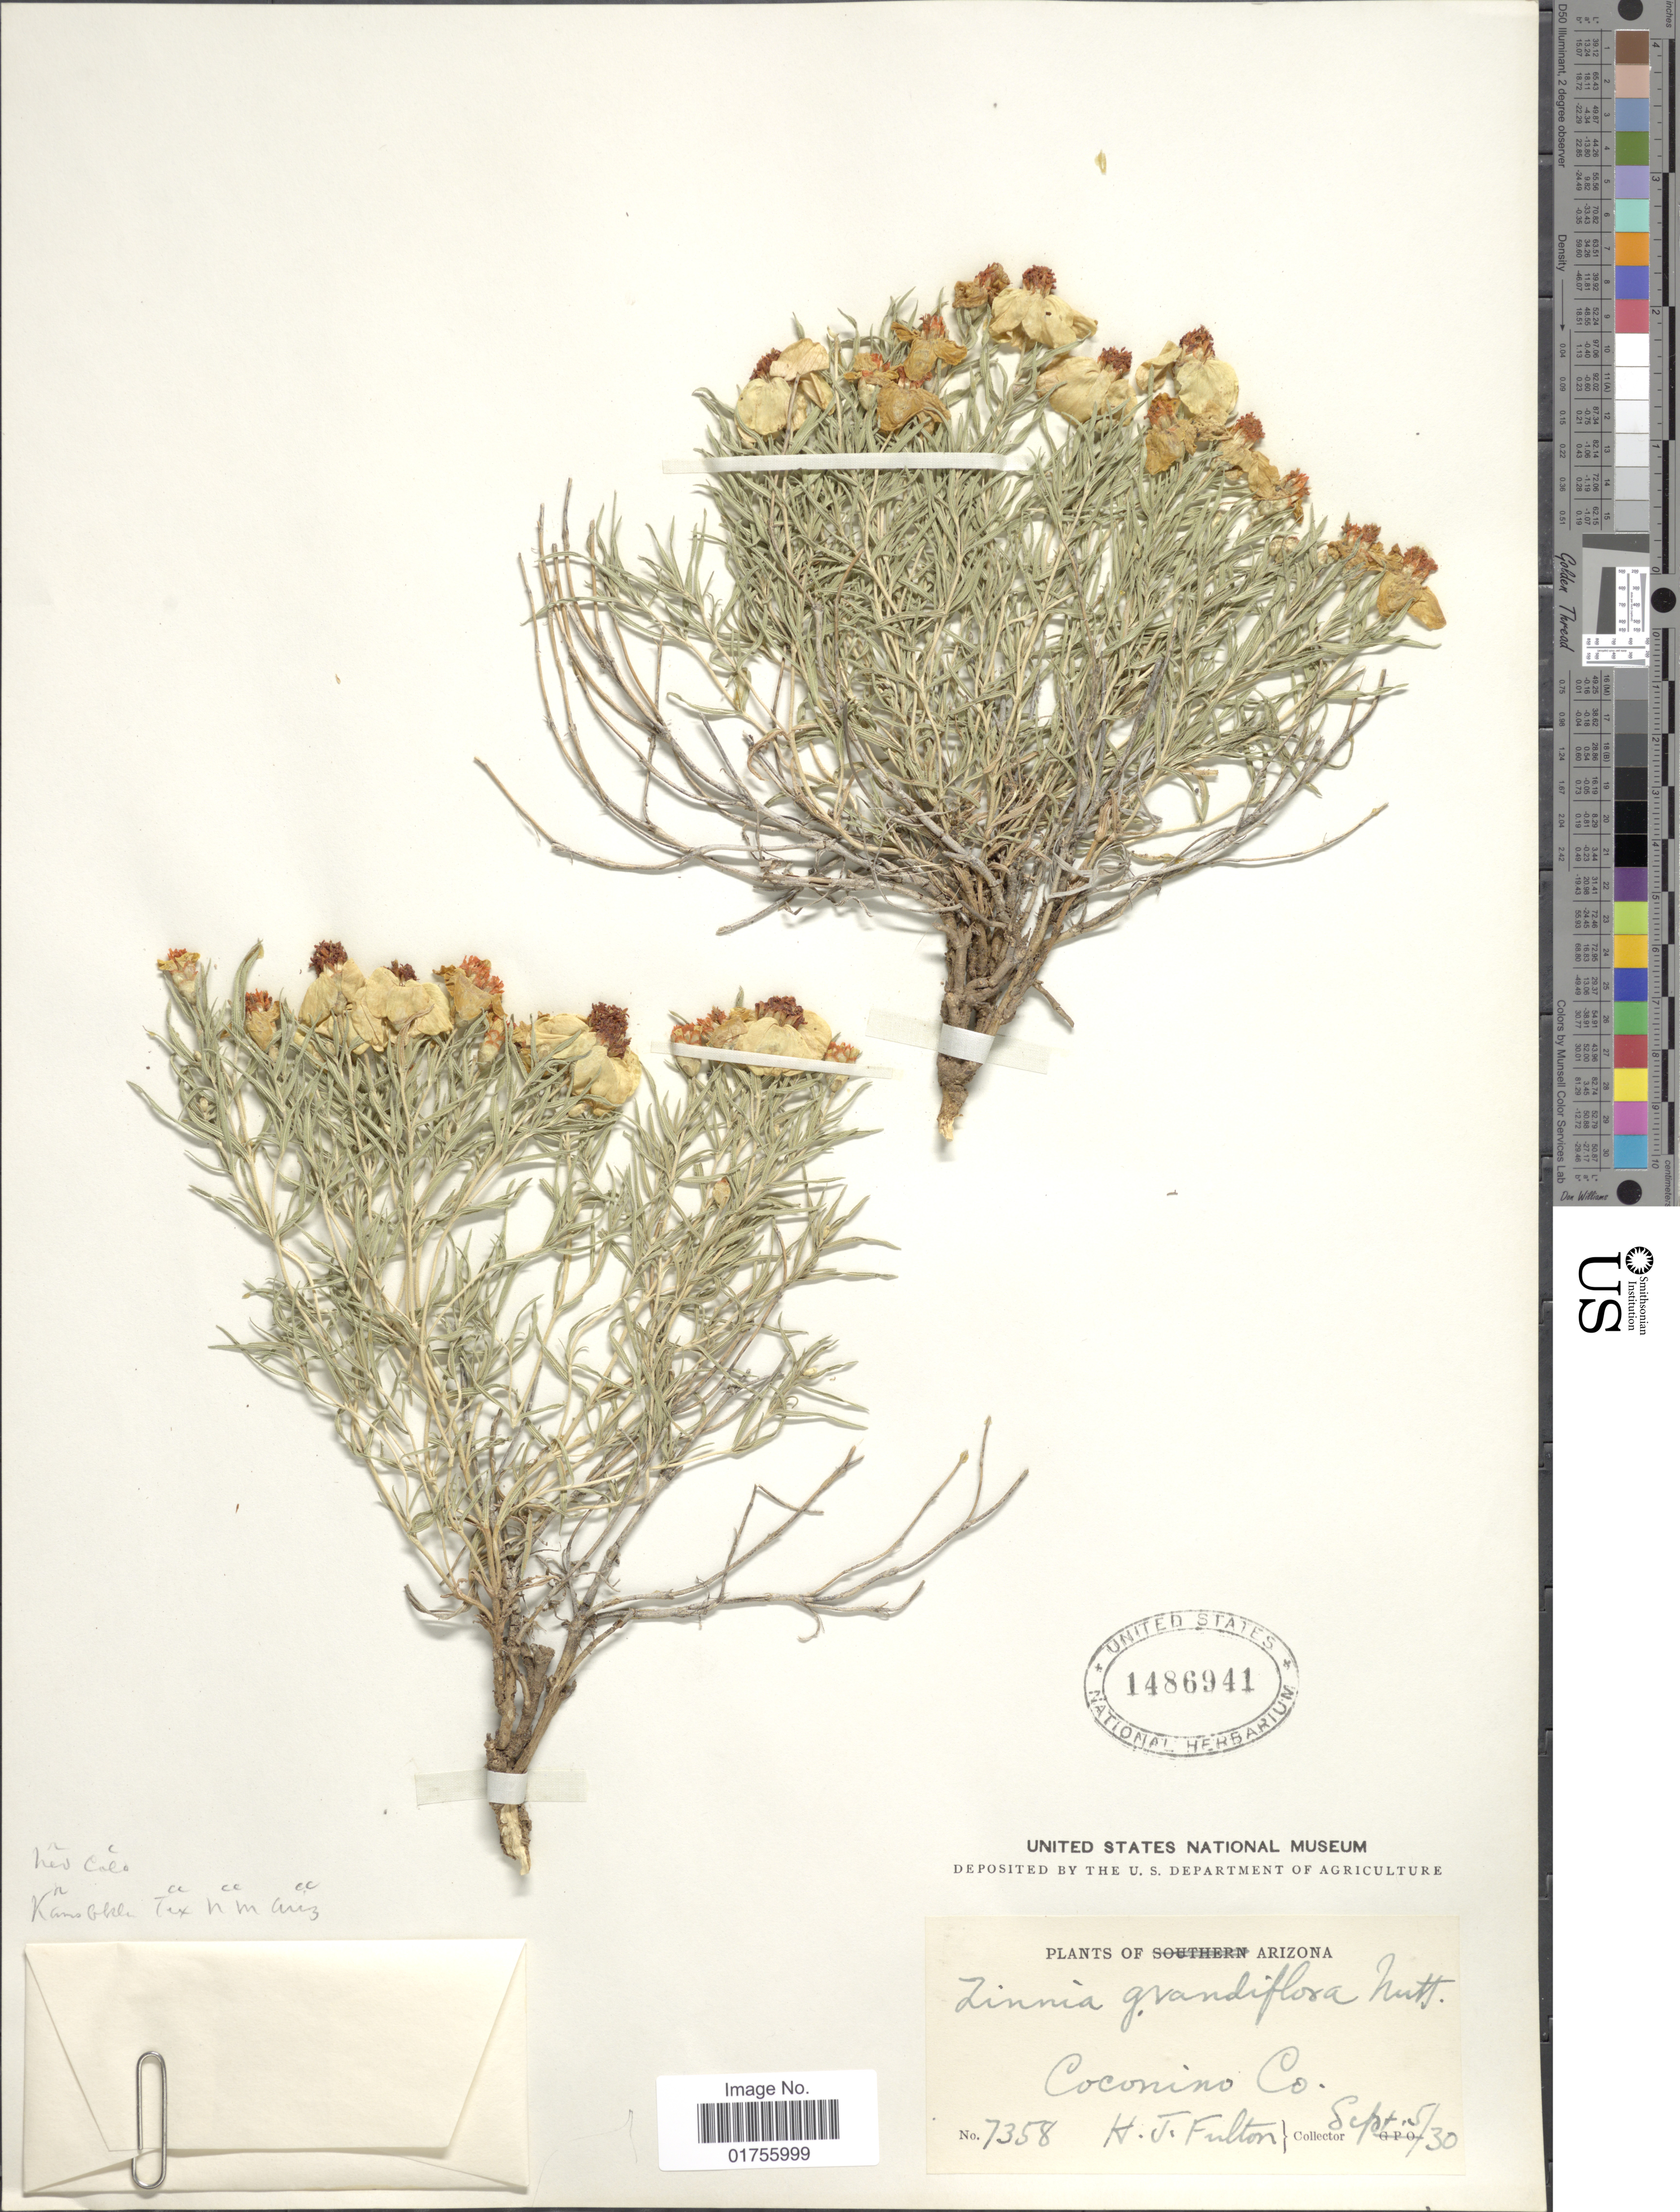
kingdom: Plantae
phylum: Tracheophyta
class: Magnoliopsida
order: Asterales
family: Asteraceae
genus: Zinnia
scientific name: Zinnia grandiflora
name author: Nutt.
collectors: H. Fulton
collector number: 7358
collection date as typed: Transcribed d/m/y: 5/9/30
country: United States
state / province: Arizona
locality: Coconino Co.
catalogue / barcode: US 1486941